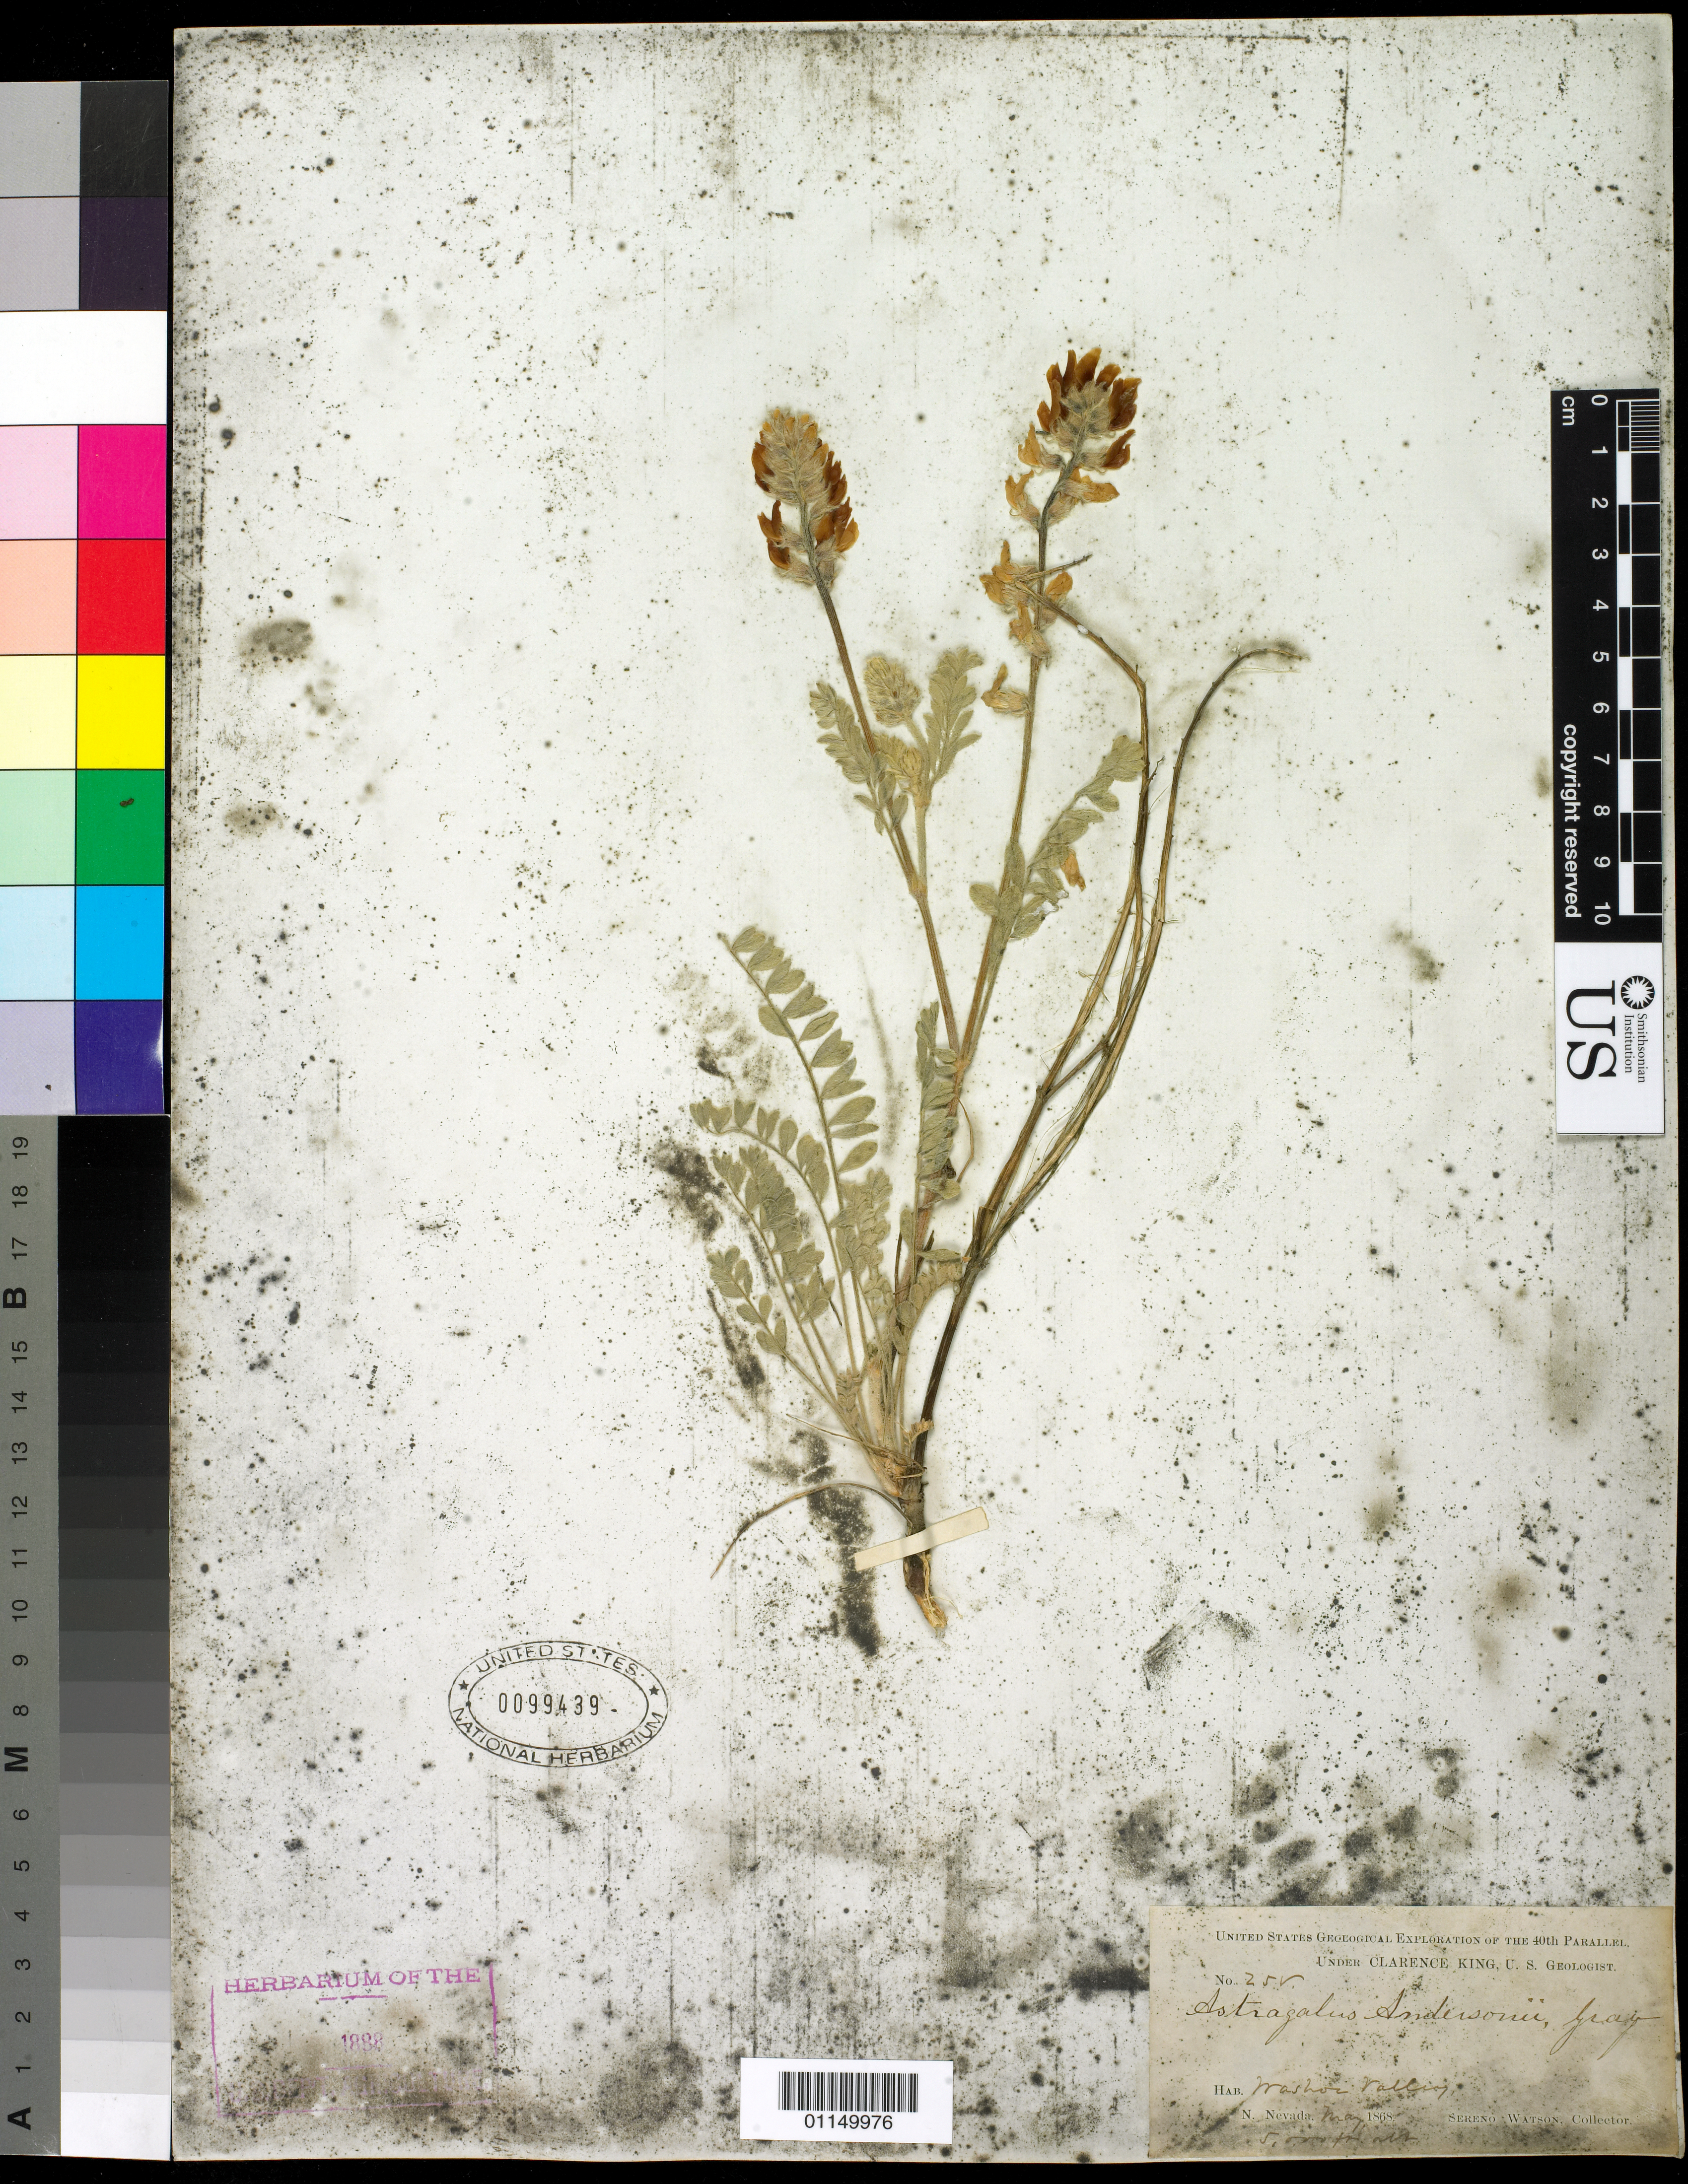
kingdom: Plantae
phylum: Tracheophyta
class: Magnoliopsida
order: Fabales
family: Fabaceae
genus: Astragalus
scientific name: Astragalus andersonii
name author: A. Gray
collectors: S. Watson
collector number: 258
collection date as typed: May 1868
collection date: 1868-05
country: United States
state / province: Nevada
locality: Washoe Valley.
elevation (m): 1524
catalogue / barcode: US 99439